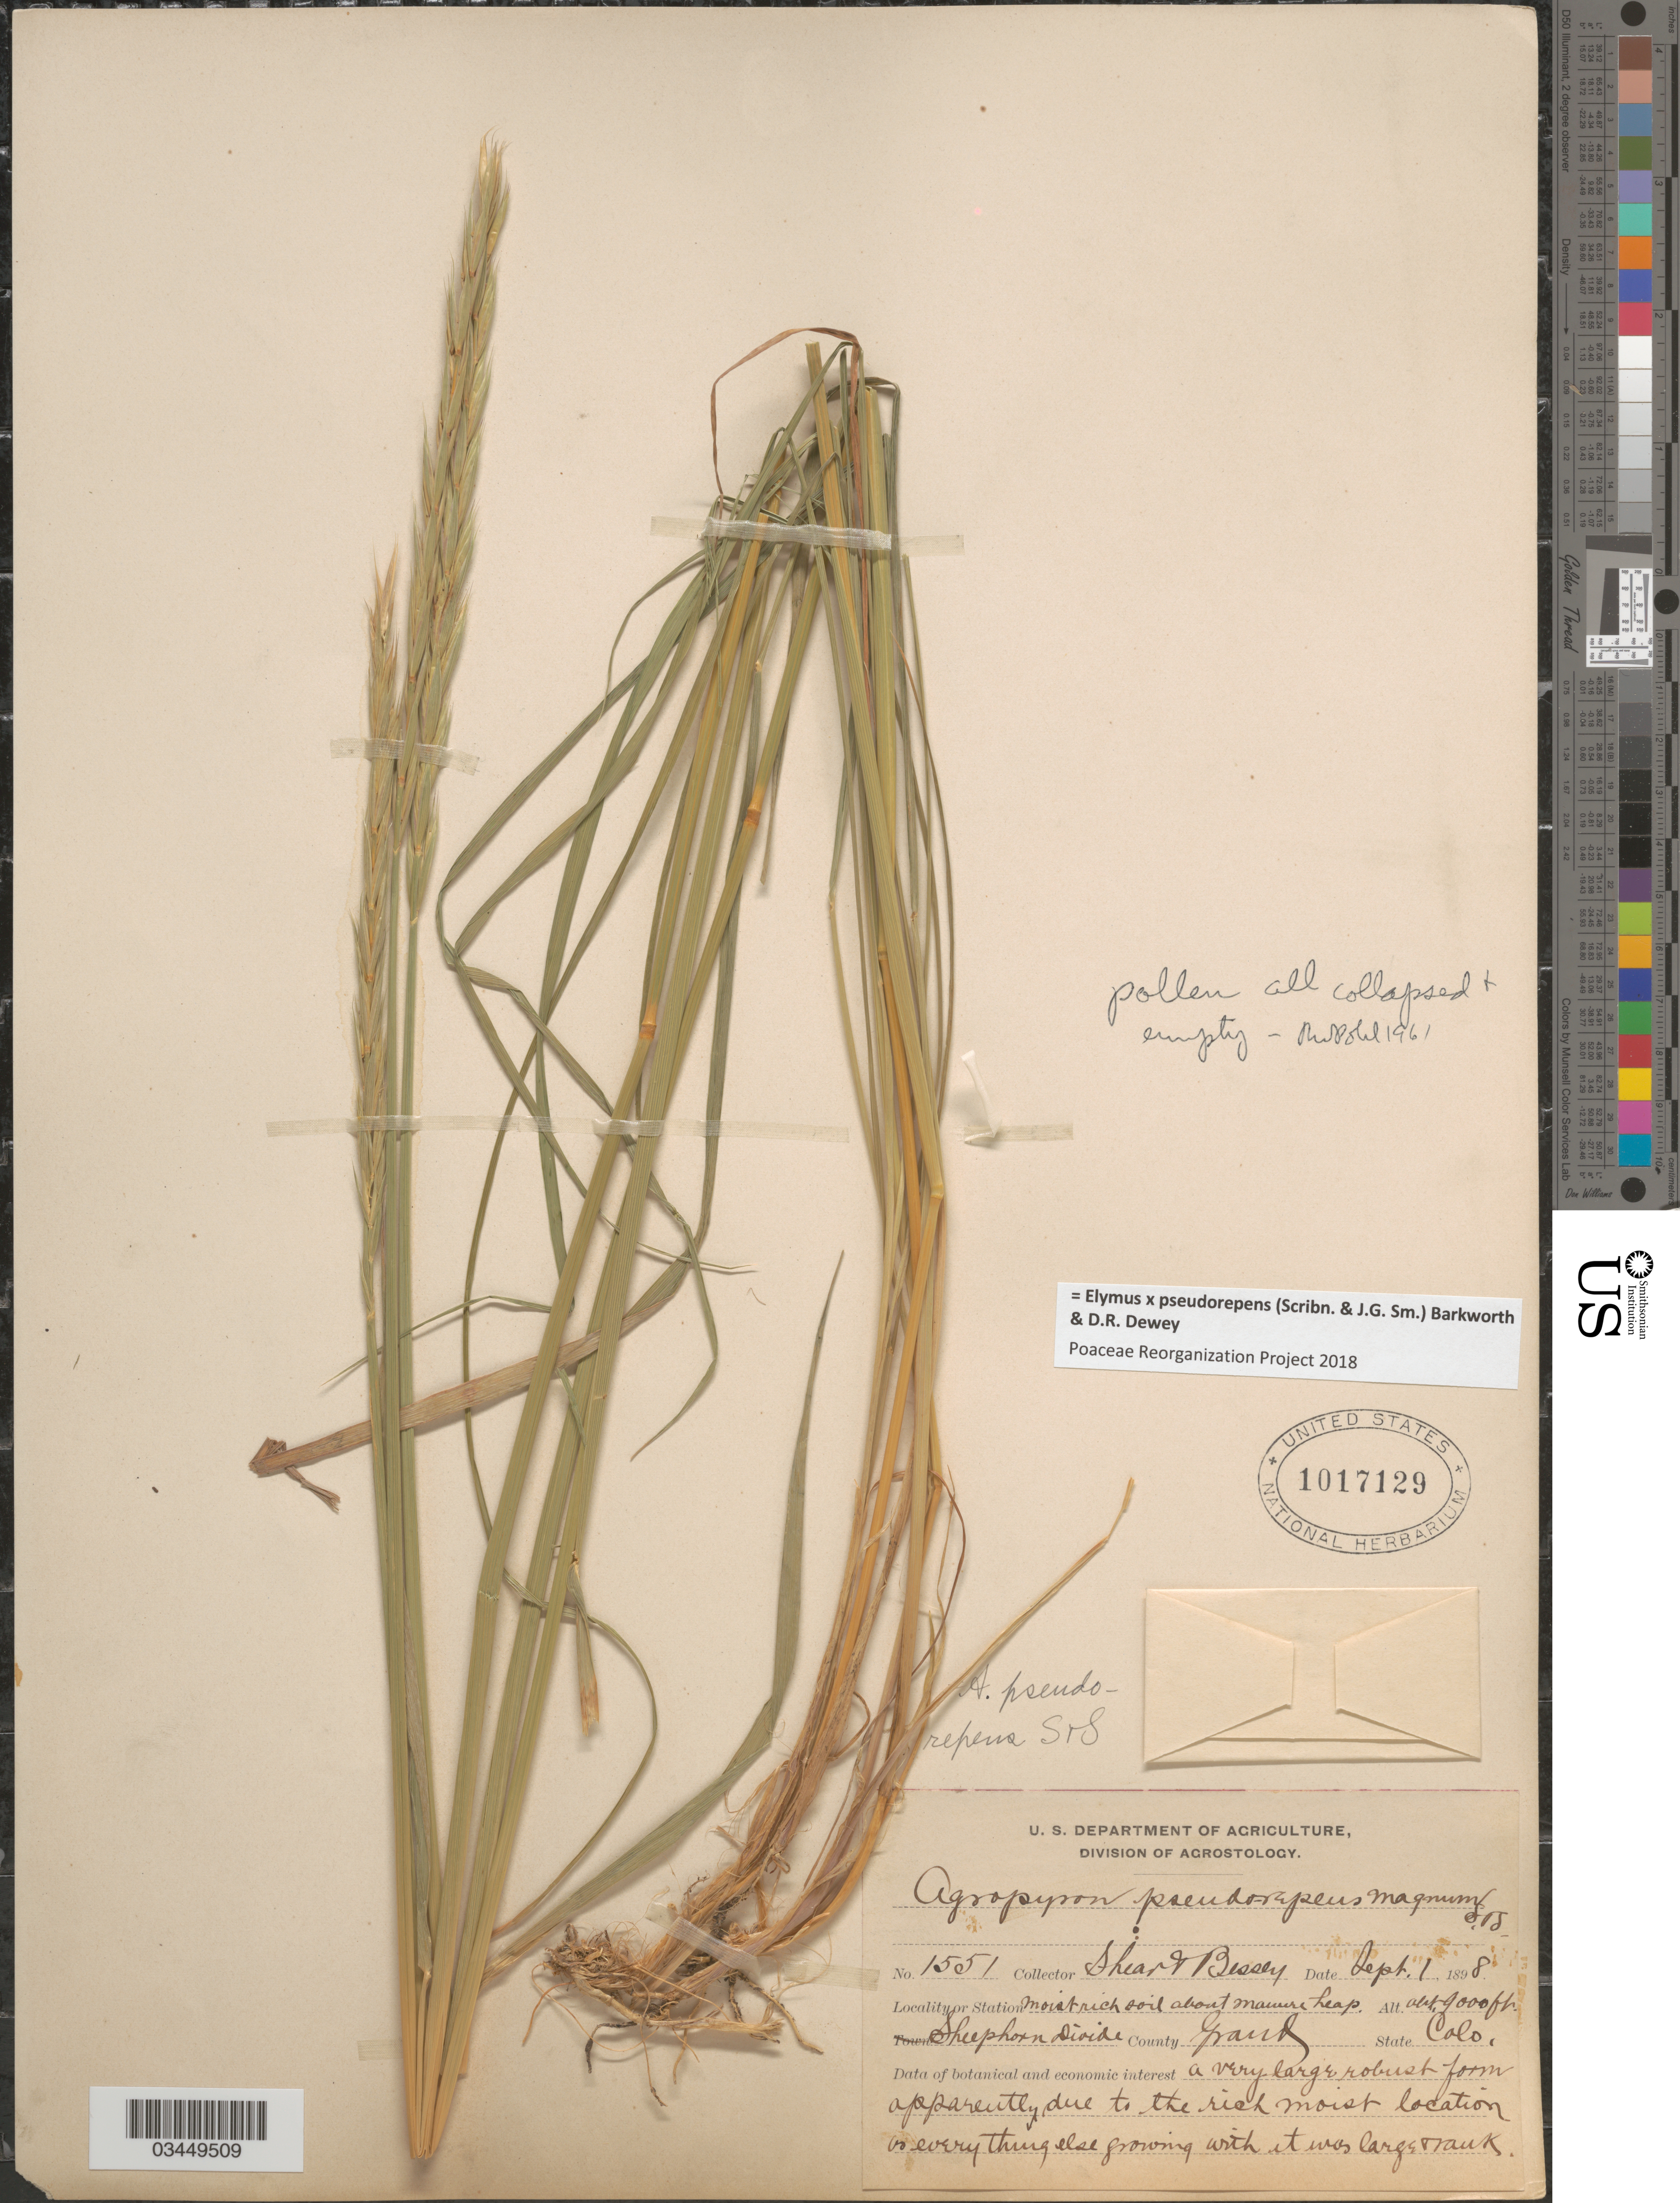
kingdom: Plantae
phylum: Tracheophyta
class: Liliopsida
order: Poales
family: Poaceae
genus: Elymus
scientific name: Elymus x pseudorepens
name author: (Scribn. & J.G. Sm.) Barkworth & Dewey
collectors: -- Shear & -. Bessey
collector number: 1551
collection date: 1898-09-01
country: United States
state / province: Colorado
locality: Sheephorn divide County Grand.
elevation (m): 2743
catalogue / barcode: US 1017129